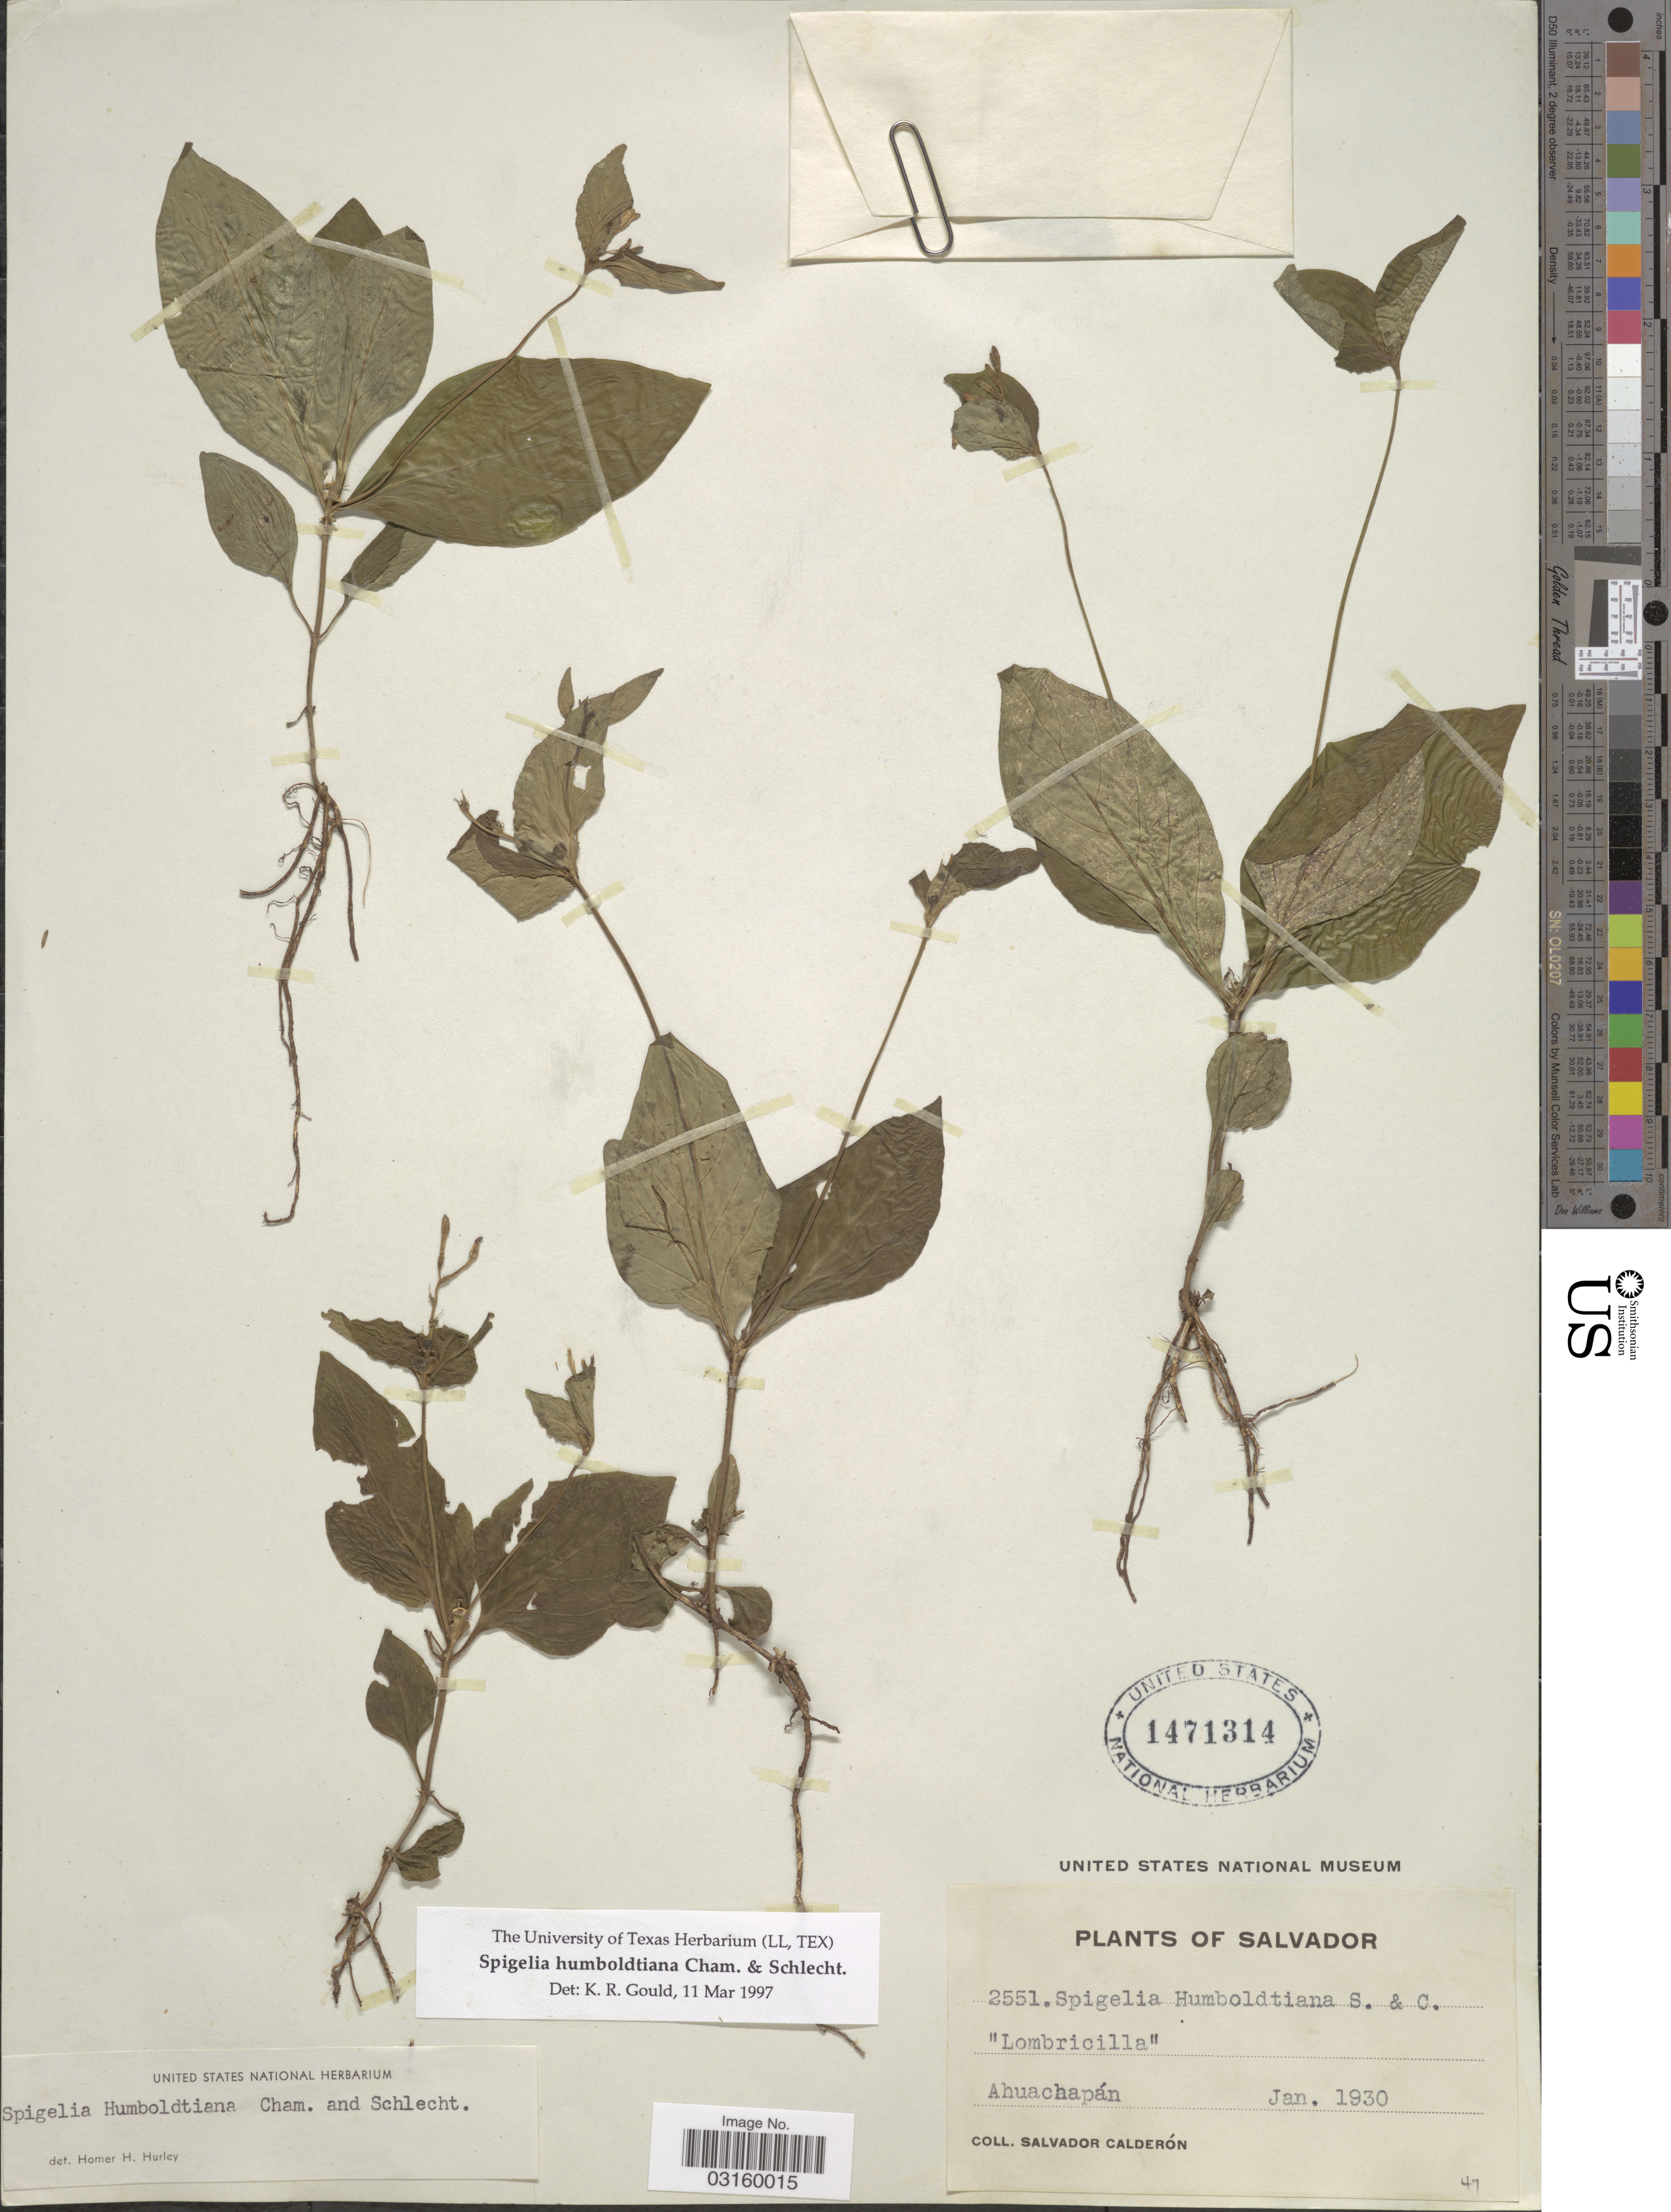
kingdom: Plantae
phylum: Tracheophyta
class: Magnoliopsida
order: Gentianales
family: Loganiaceae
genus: Spigelia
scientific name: Spigelia humboldtiana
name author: Cham. & Schltdl.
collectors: S. Calderón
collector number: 2551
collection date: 1930-01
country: El Salvador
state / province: Ahuachapan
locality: Salvador, Ahuachapán.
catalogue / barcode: US 1471314